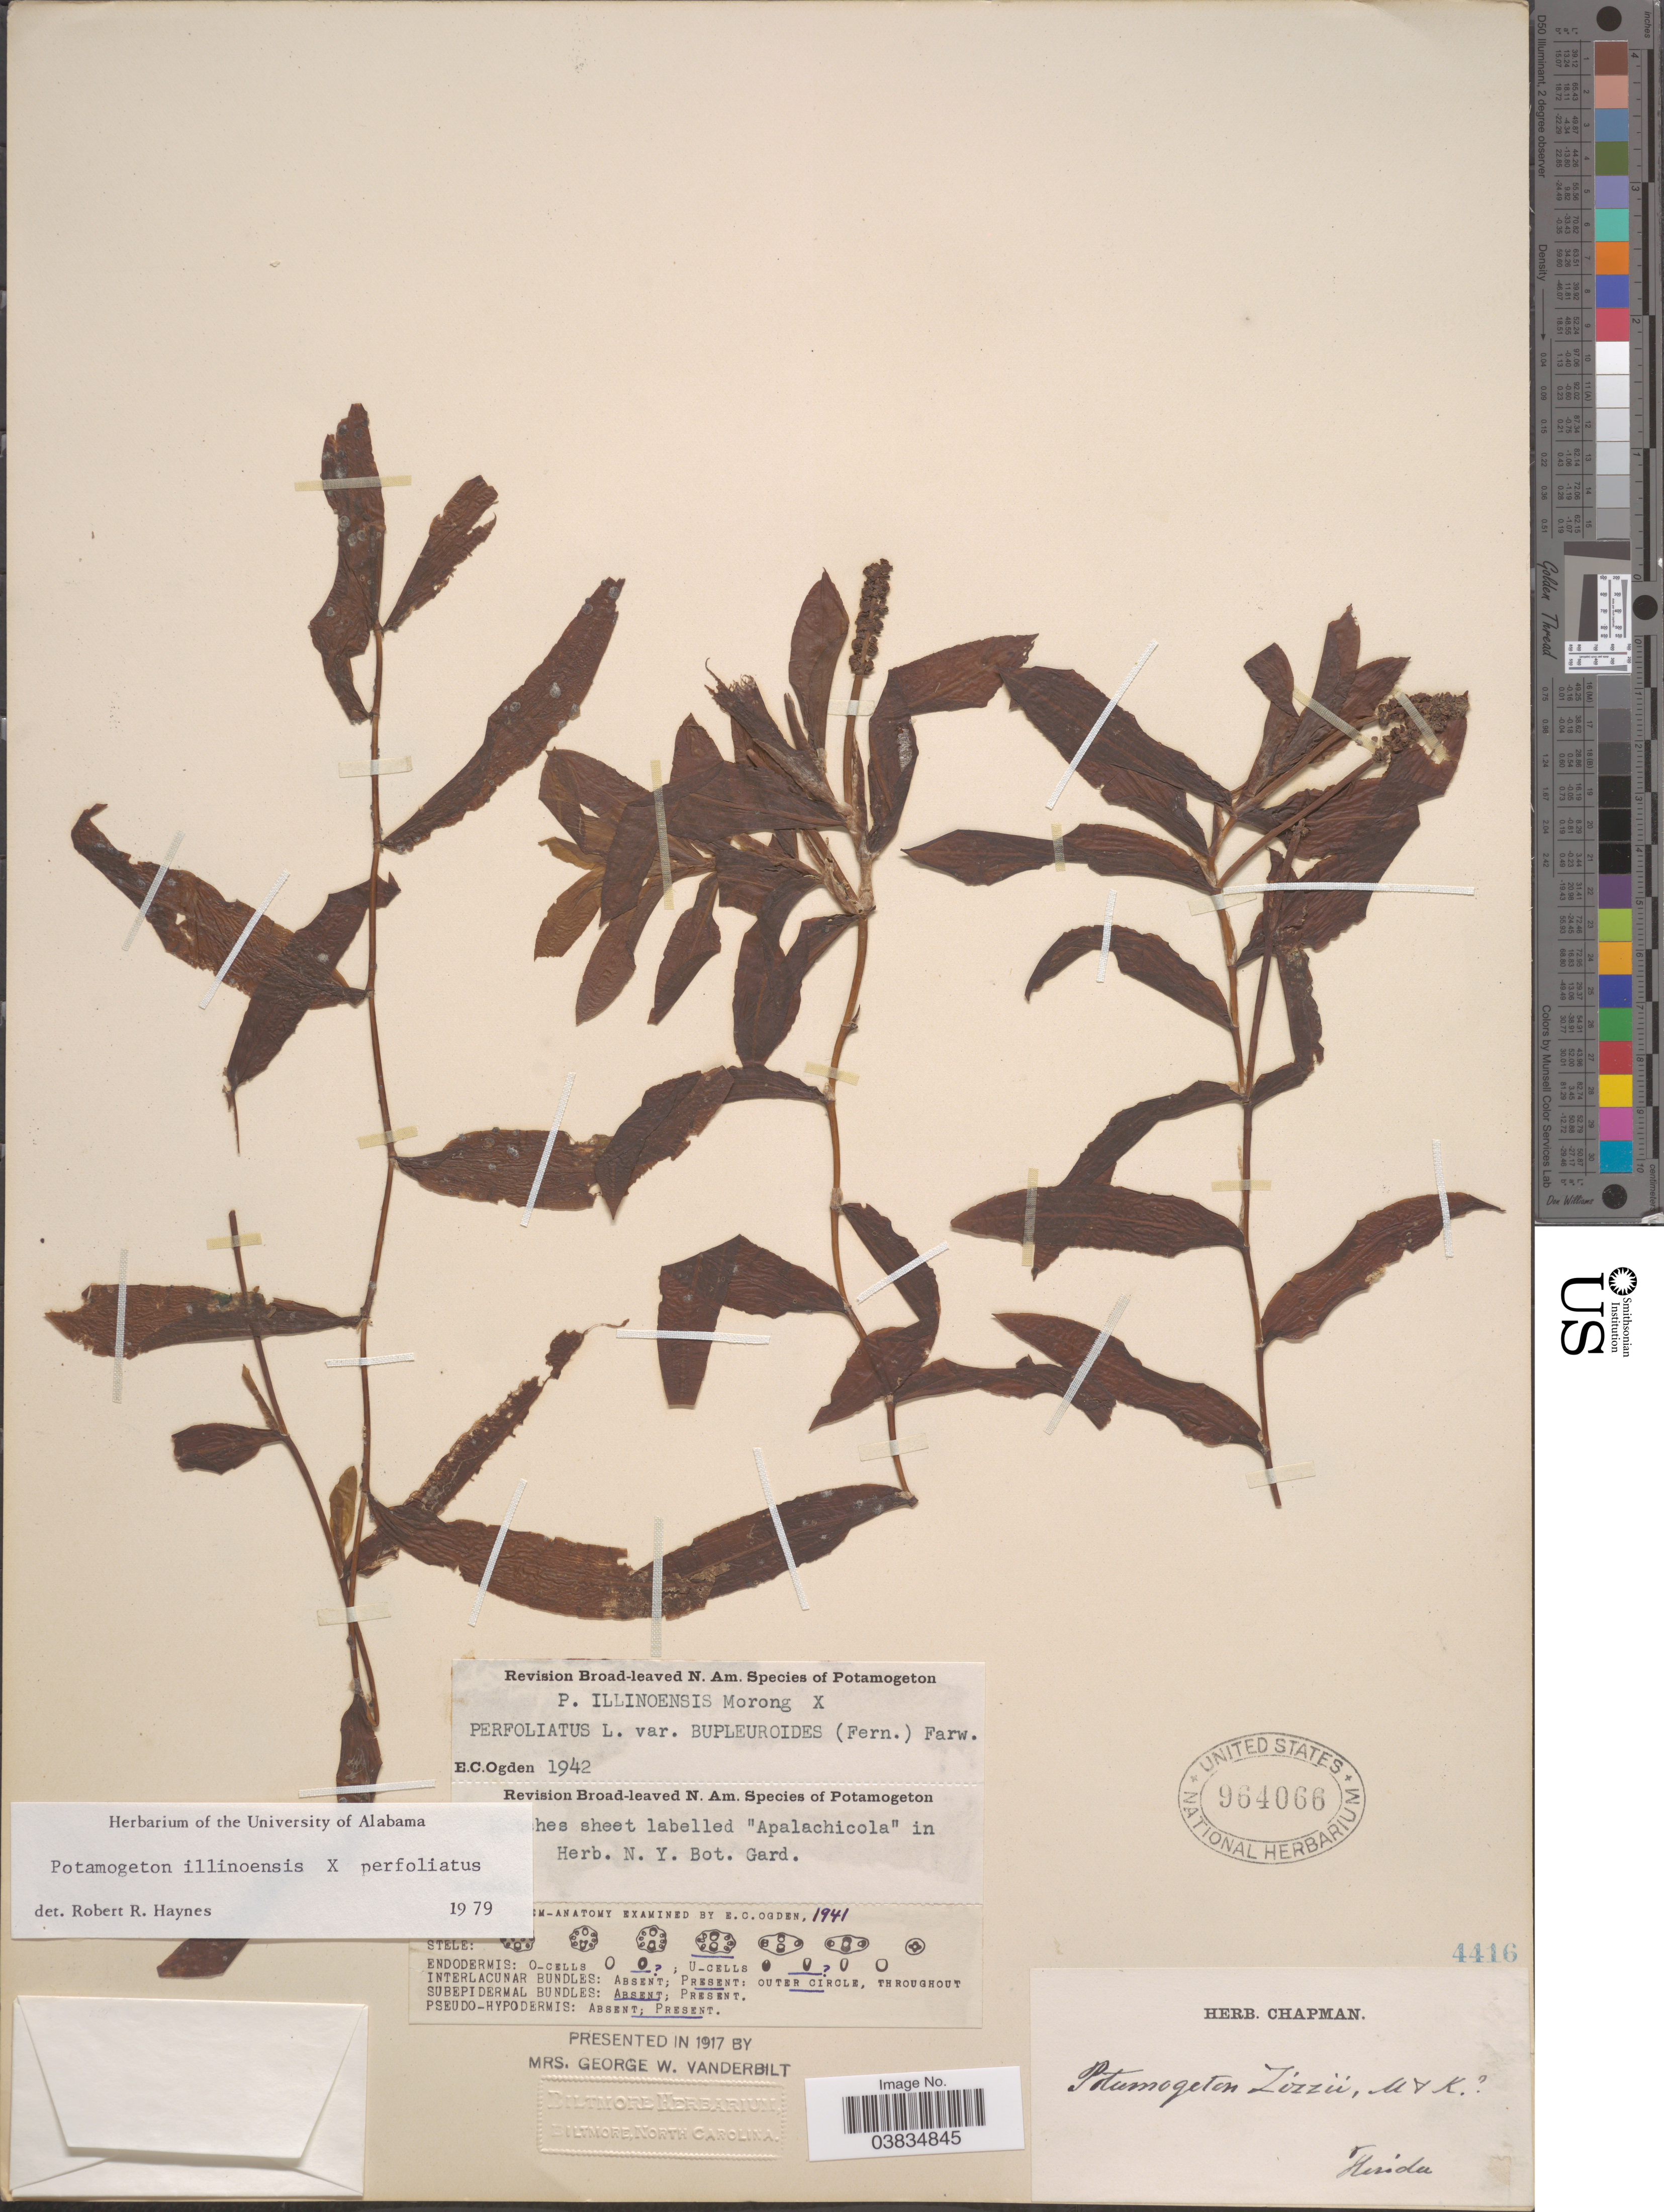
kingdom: Plantae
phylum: Tracheophyta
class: Liliopsida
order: Alismatales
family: Potamogetonaceae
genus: Potamogeton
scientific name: Potamogeton illinoensis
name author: Morong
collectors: ex herb. Chapman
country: United States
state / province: Florida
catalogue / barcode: US 964066